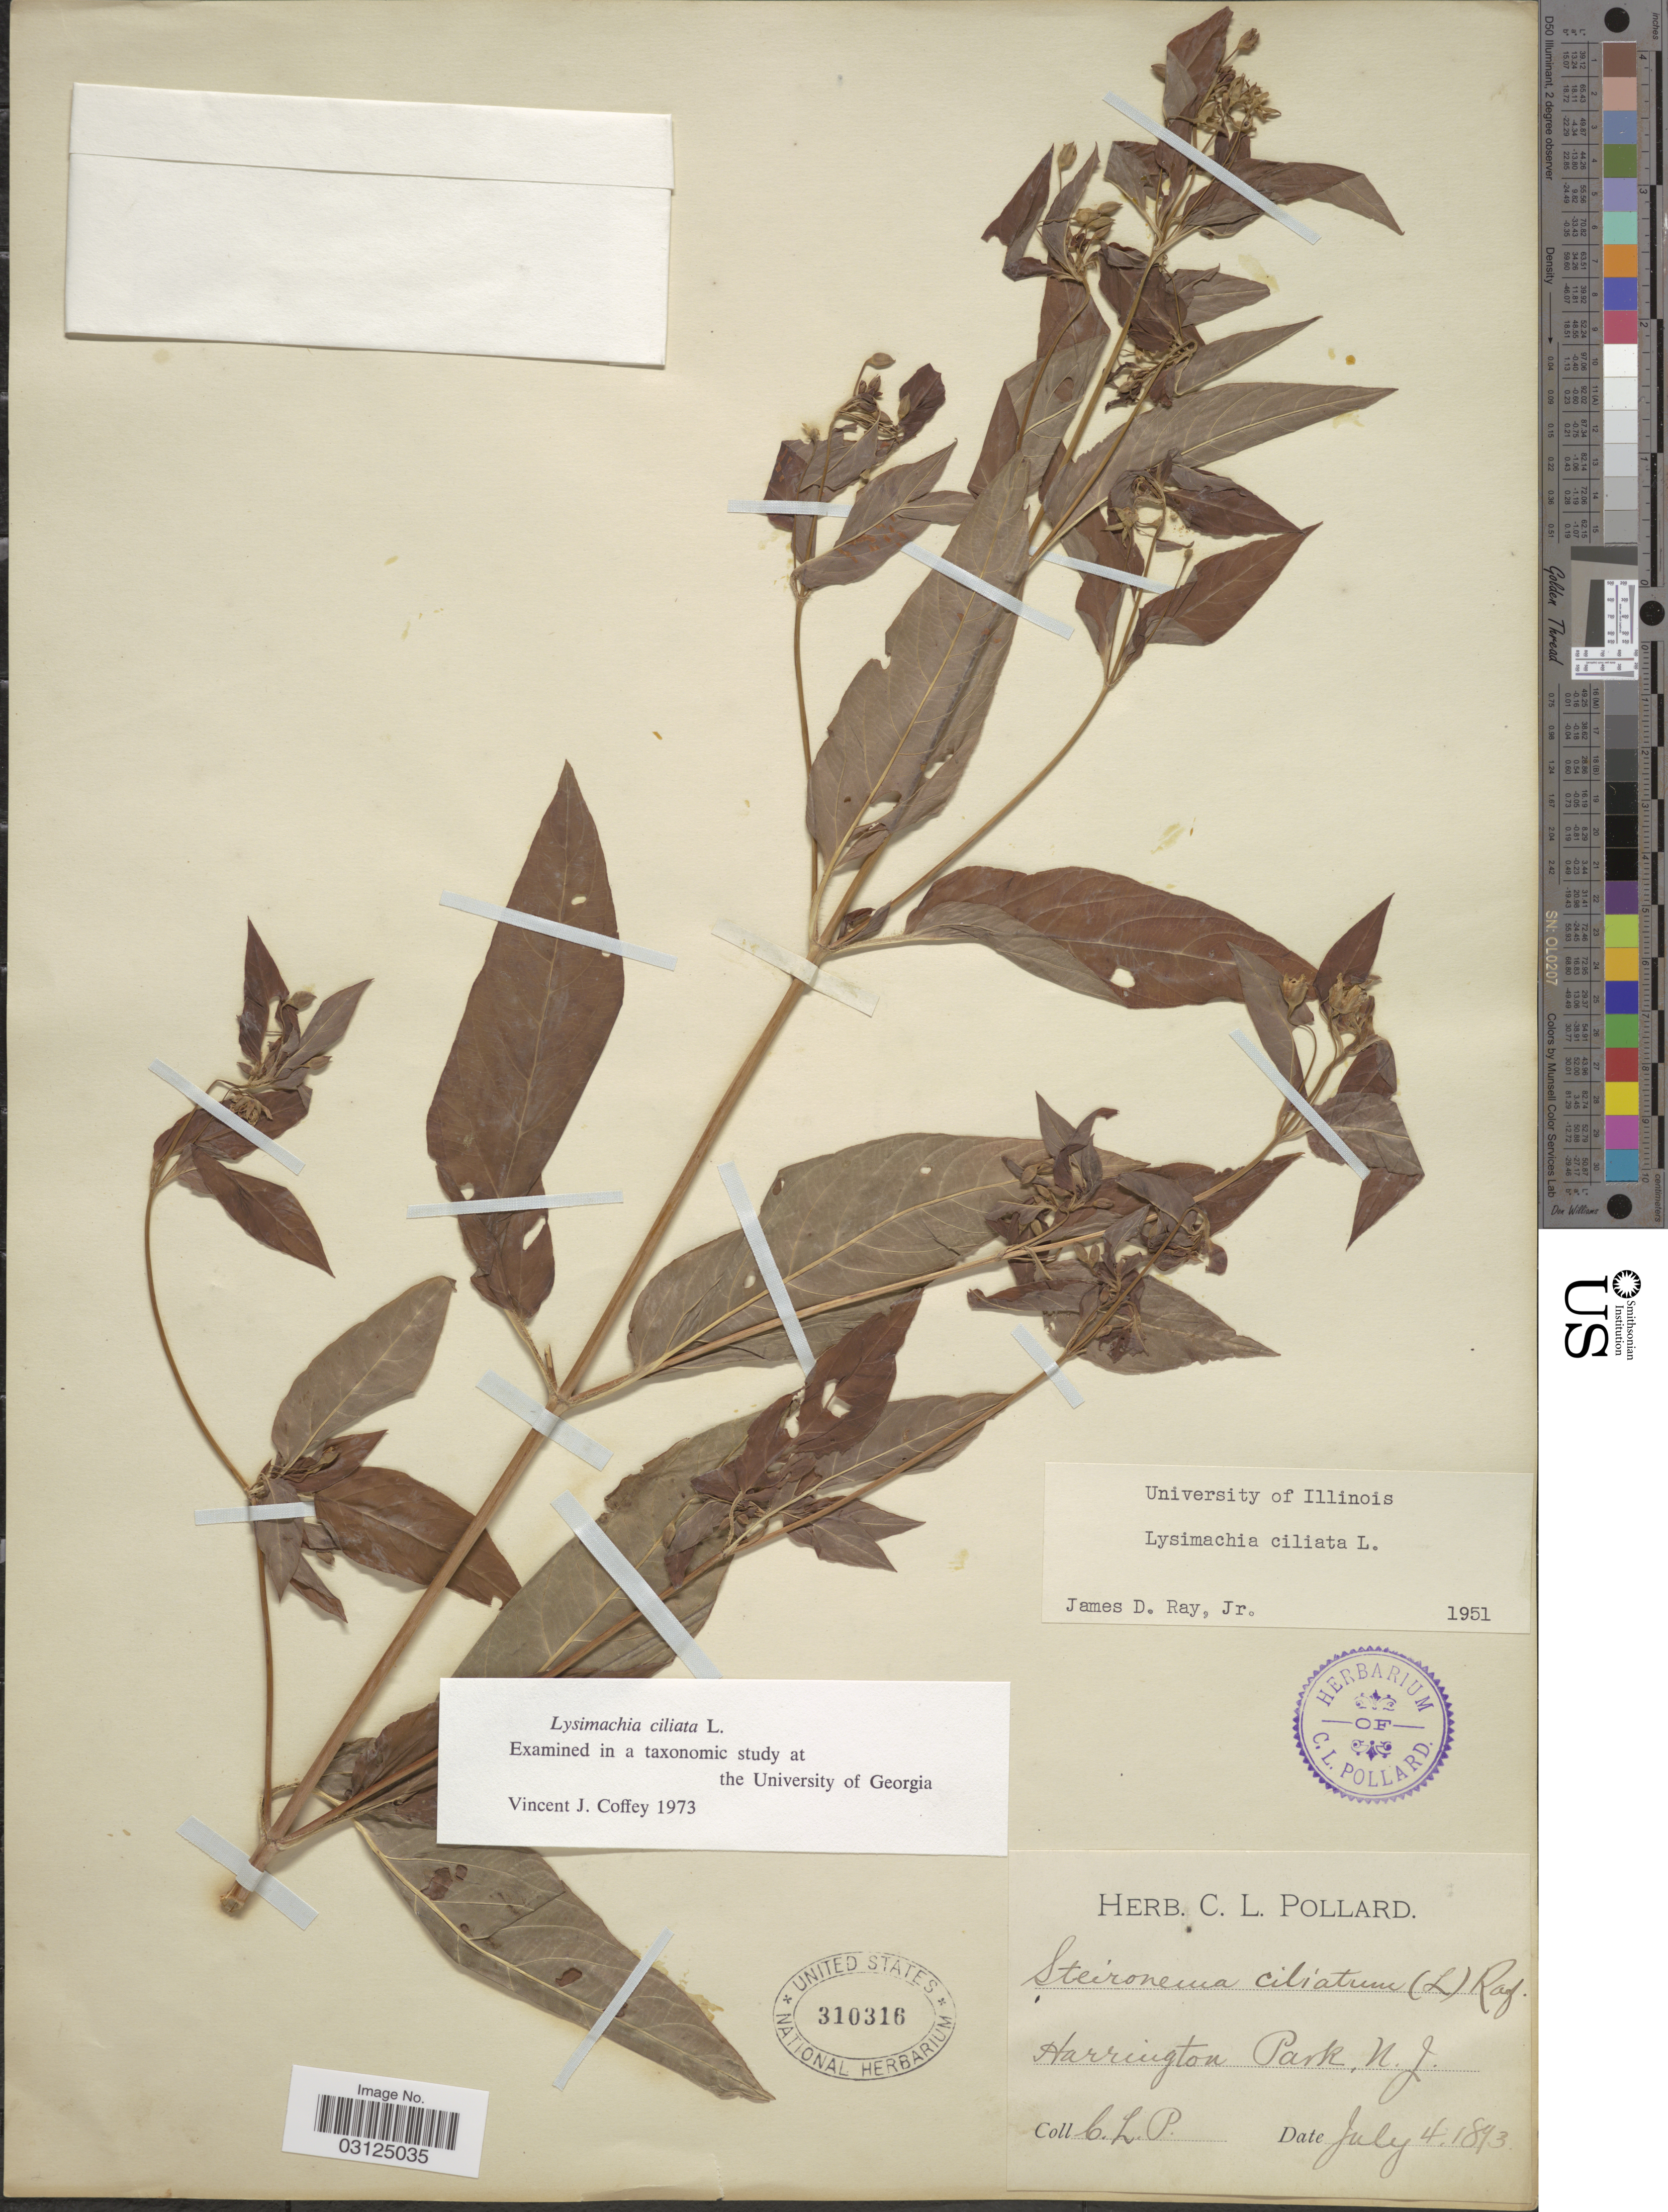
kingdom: Plantae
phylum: Tracheophyta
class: Magnoliopsida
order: Ericales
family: Primulaceae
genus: Lysimachia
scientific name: Lysimachia ciliata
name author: L.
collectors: C. L. Pollard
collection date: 1893-07-04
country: United States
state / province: New Jersey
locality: Harrington Park.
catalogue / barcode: US 310316